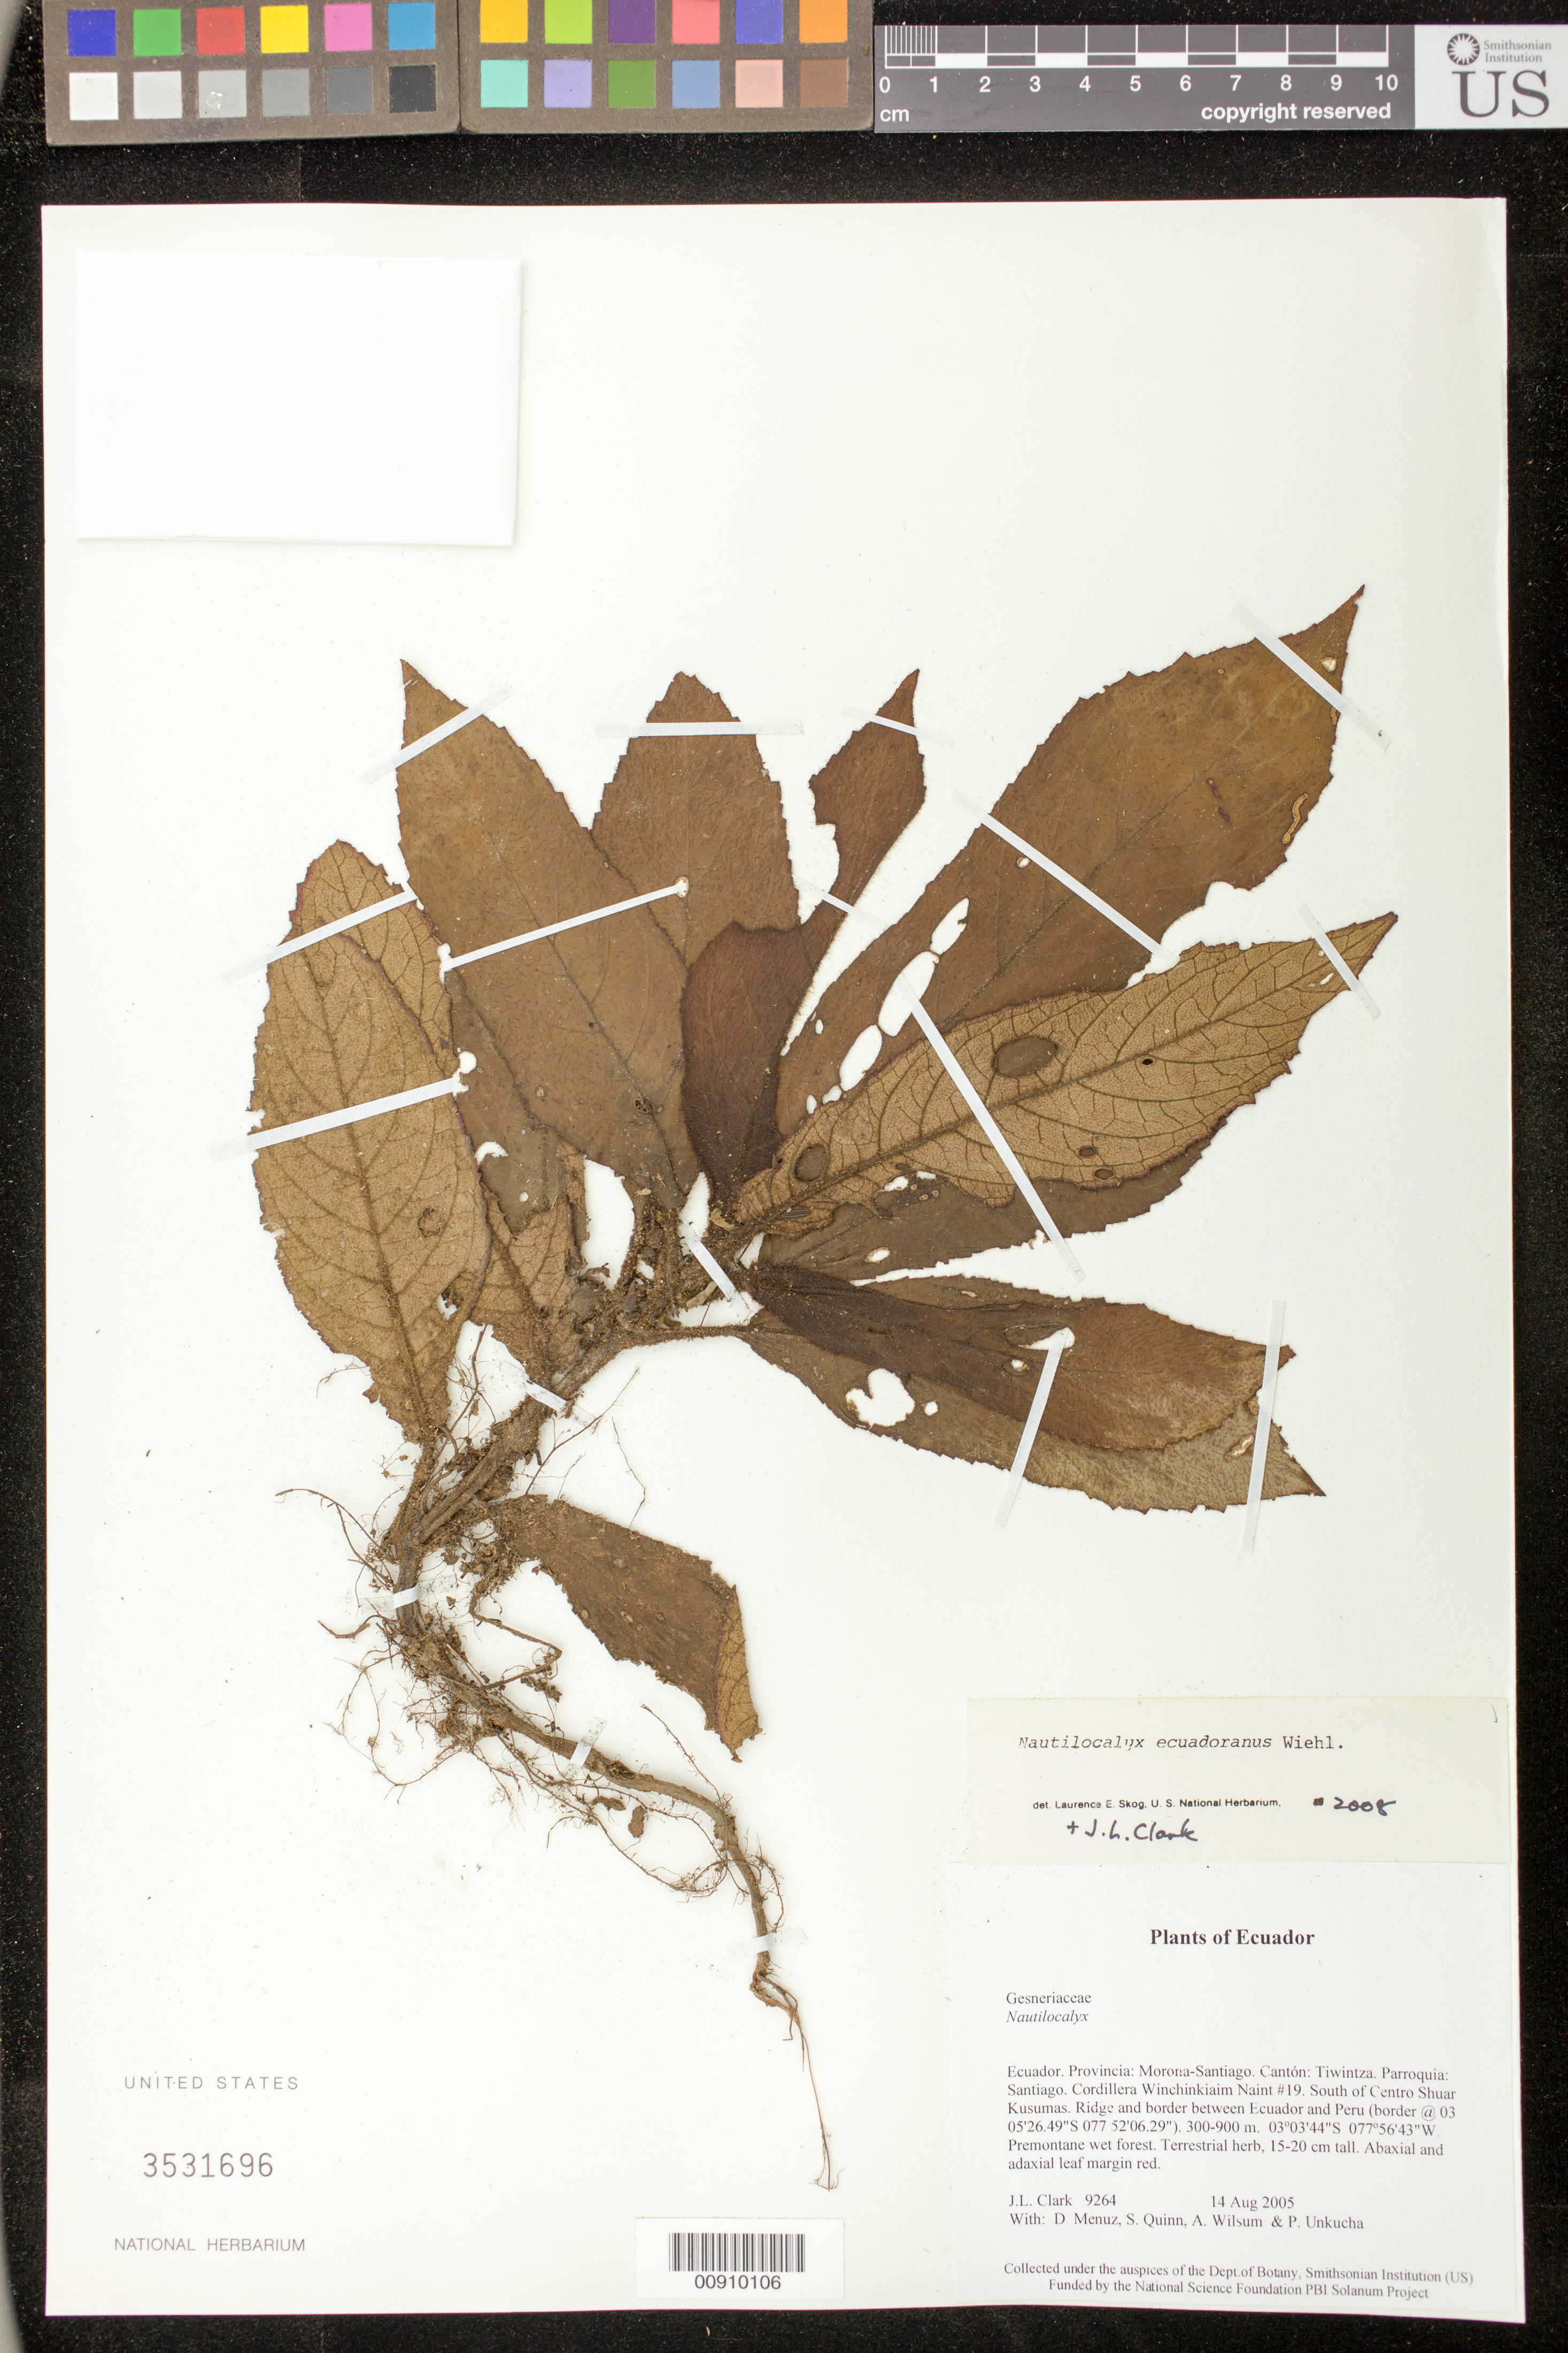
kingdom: Plantae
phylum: Tracheophyta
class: Magnoliopsida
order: Lamiales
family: Gesneriaceae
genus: Nautilocalyx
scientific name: Nautilocalyx ecuadoranus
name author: Wiehler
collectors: J. L. Clark, D. Menuz, S. Quinn, A. Wilsum & P. Unkucha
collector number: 9264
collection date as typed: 14 Aug 2005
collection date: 2005-08-14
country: Ecuador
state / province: Morona-Santiago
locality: Tiwintza. Parroquia: Santiago. Cordillera Winchinkiaim Naint #19. South of Centro Shuar Kusumas. Ridge and border between Ecuador and Peru (border @ 03°05'26.49"S 077°52'06.29").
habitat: Premontane wet forest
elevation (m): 300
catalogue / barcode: US 3531696